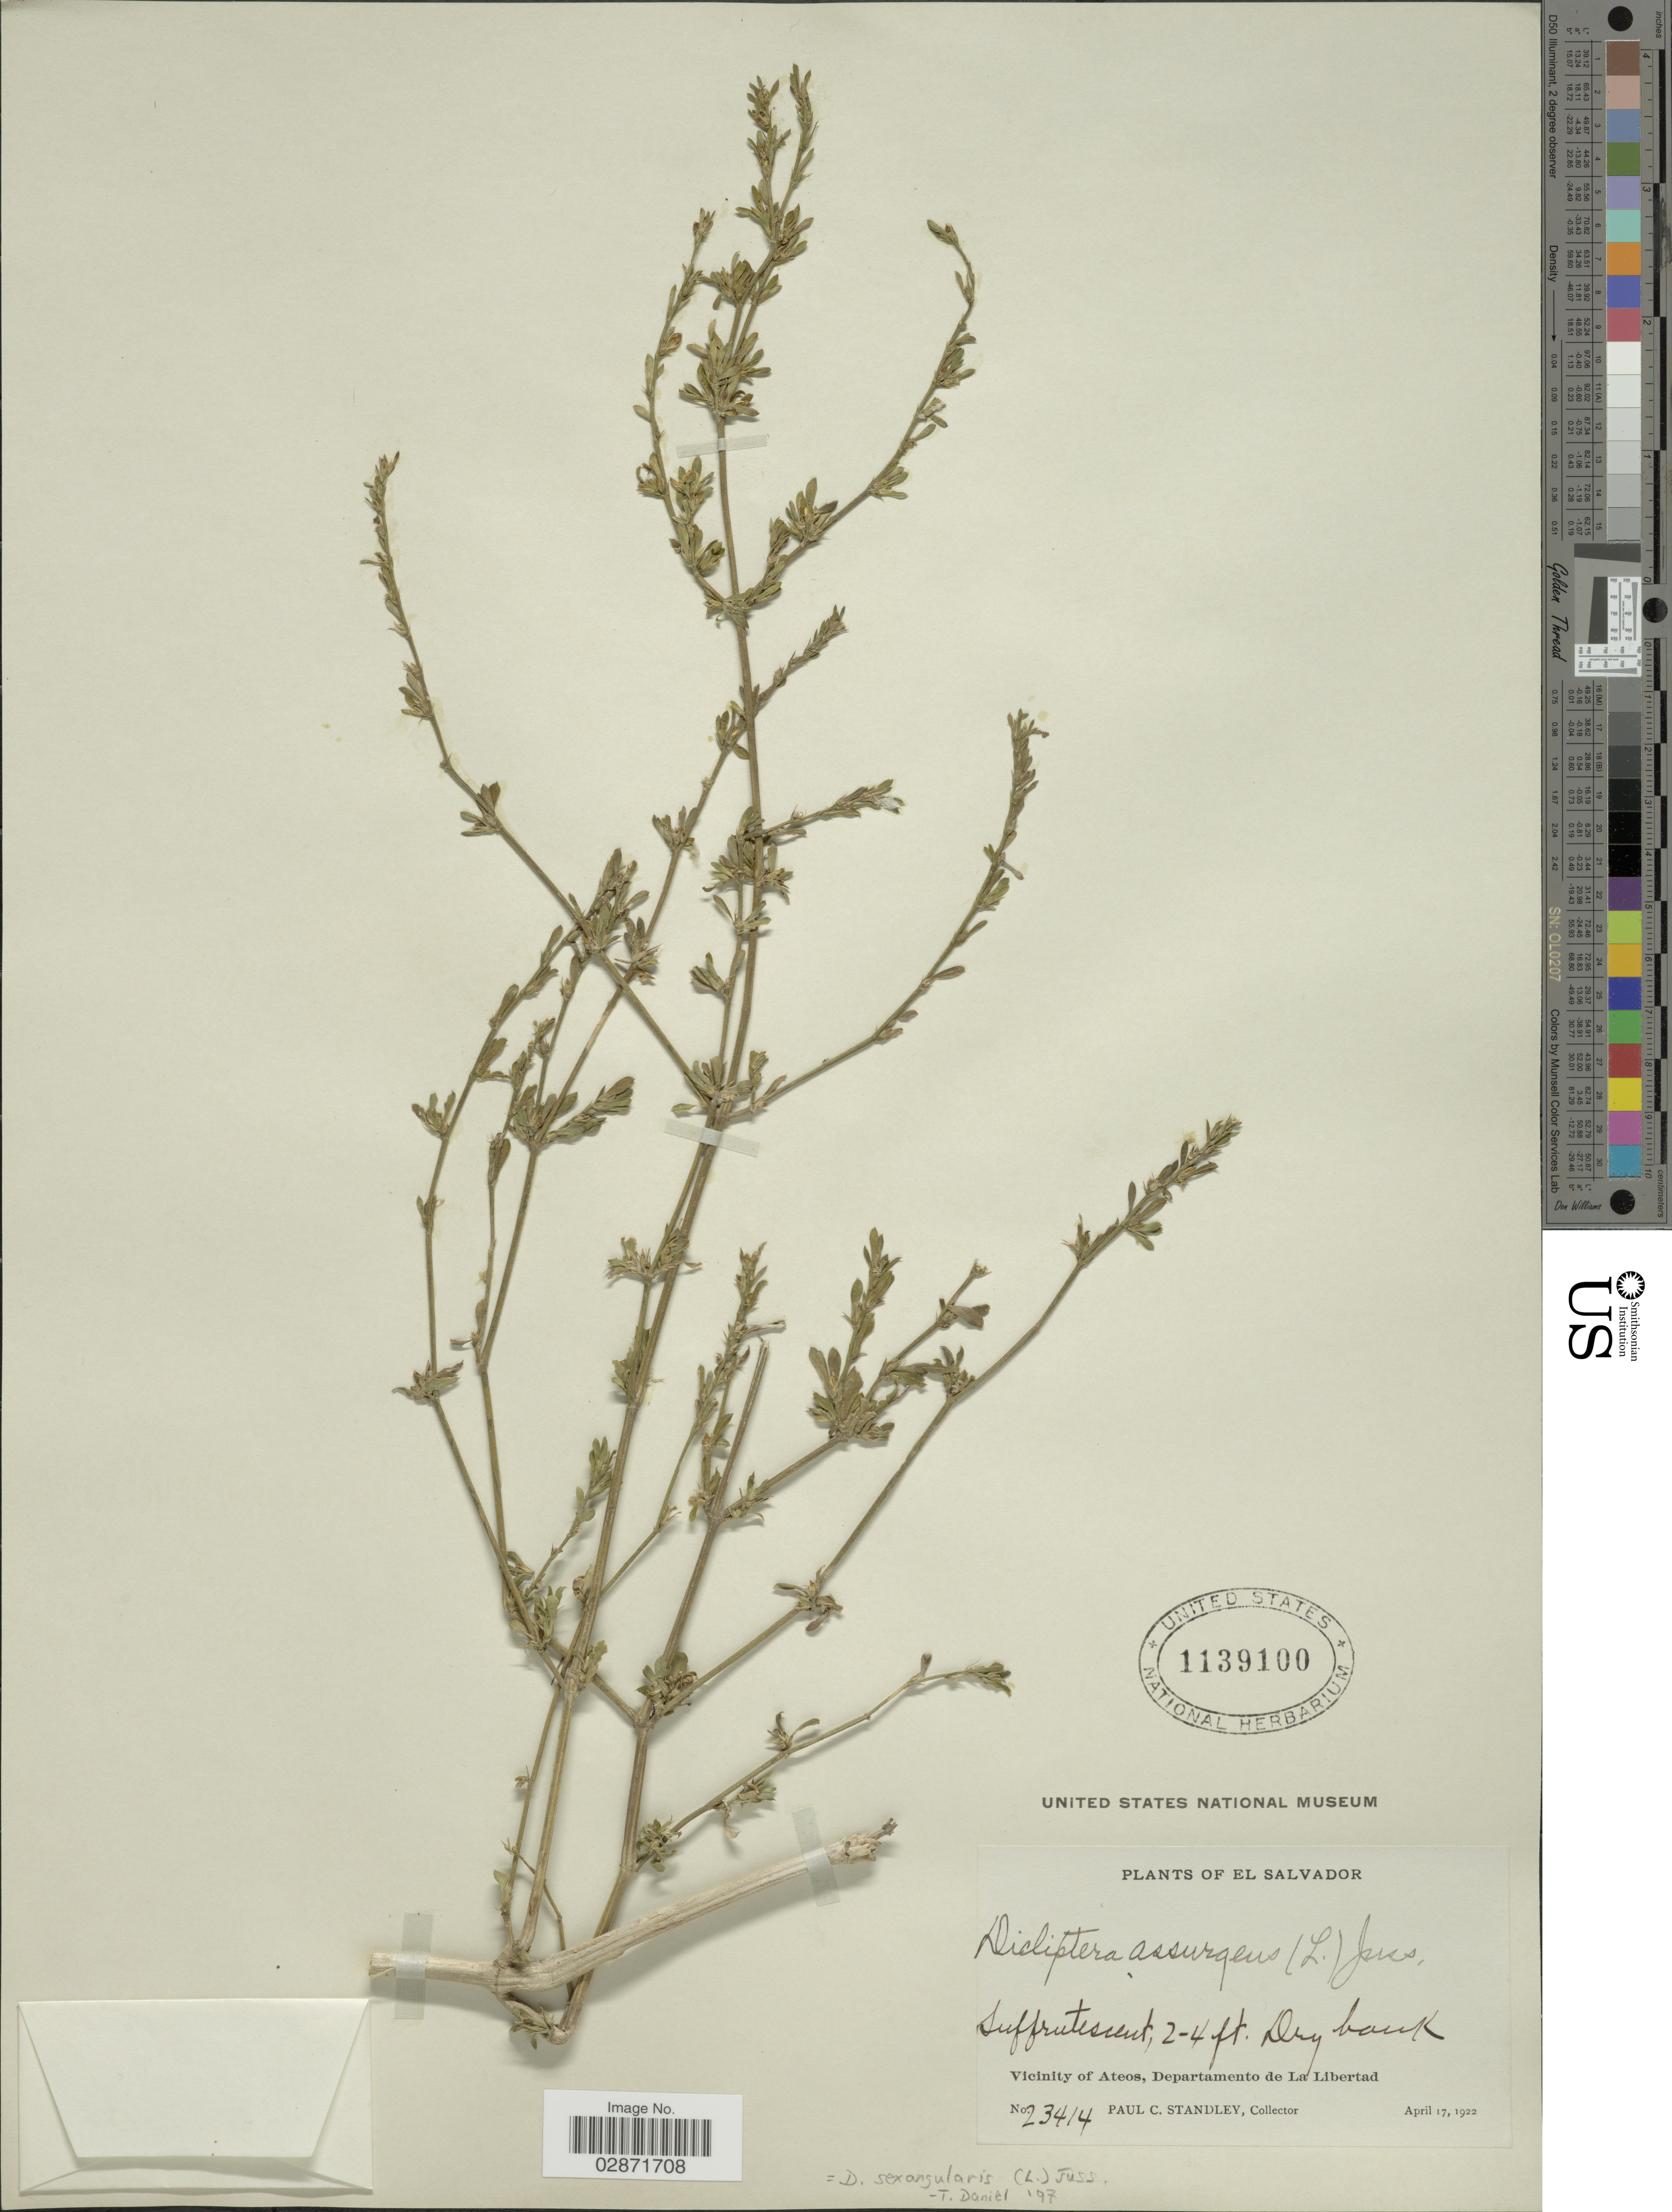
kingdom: Plantae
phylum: Tracheophyta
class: Magnoliopsida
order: Lamiales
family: Acanthaceae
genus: Dicliptera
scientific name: Dicliptera sexangularis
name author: (L.) Juss.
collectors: P. C. Standley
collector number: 23414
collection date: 1922-04-17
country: El Salvador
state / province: La Libertad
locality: Vicinity of Ateos, Departamento de La Libertad.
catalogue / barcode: US 1139100